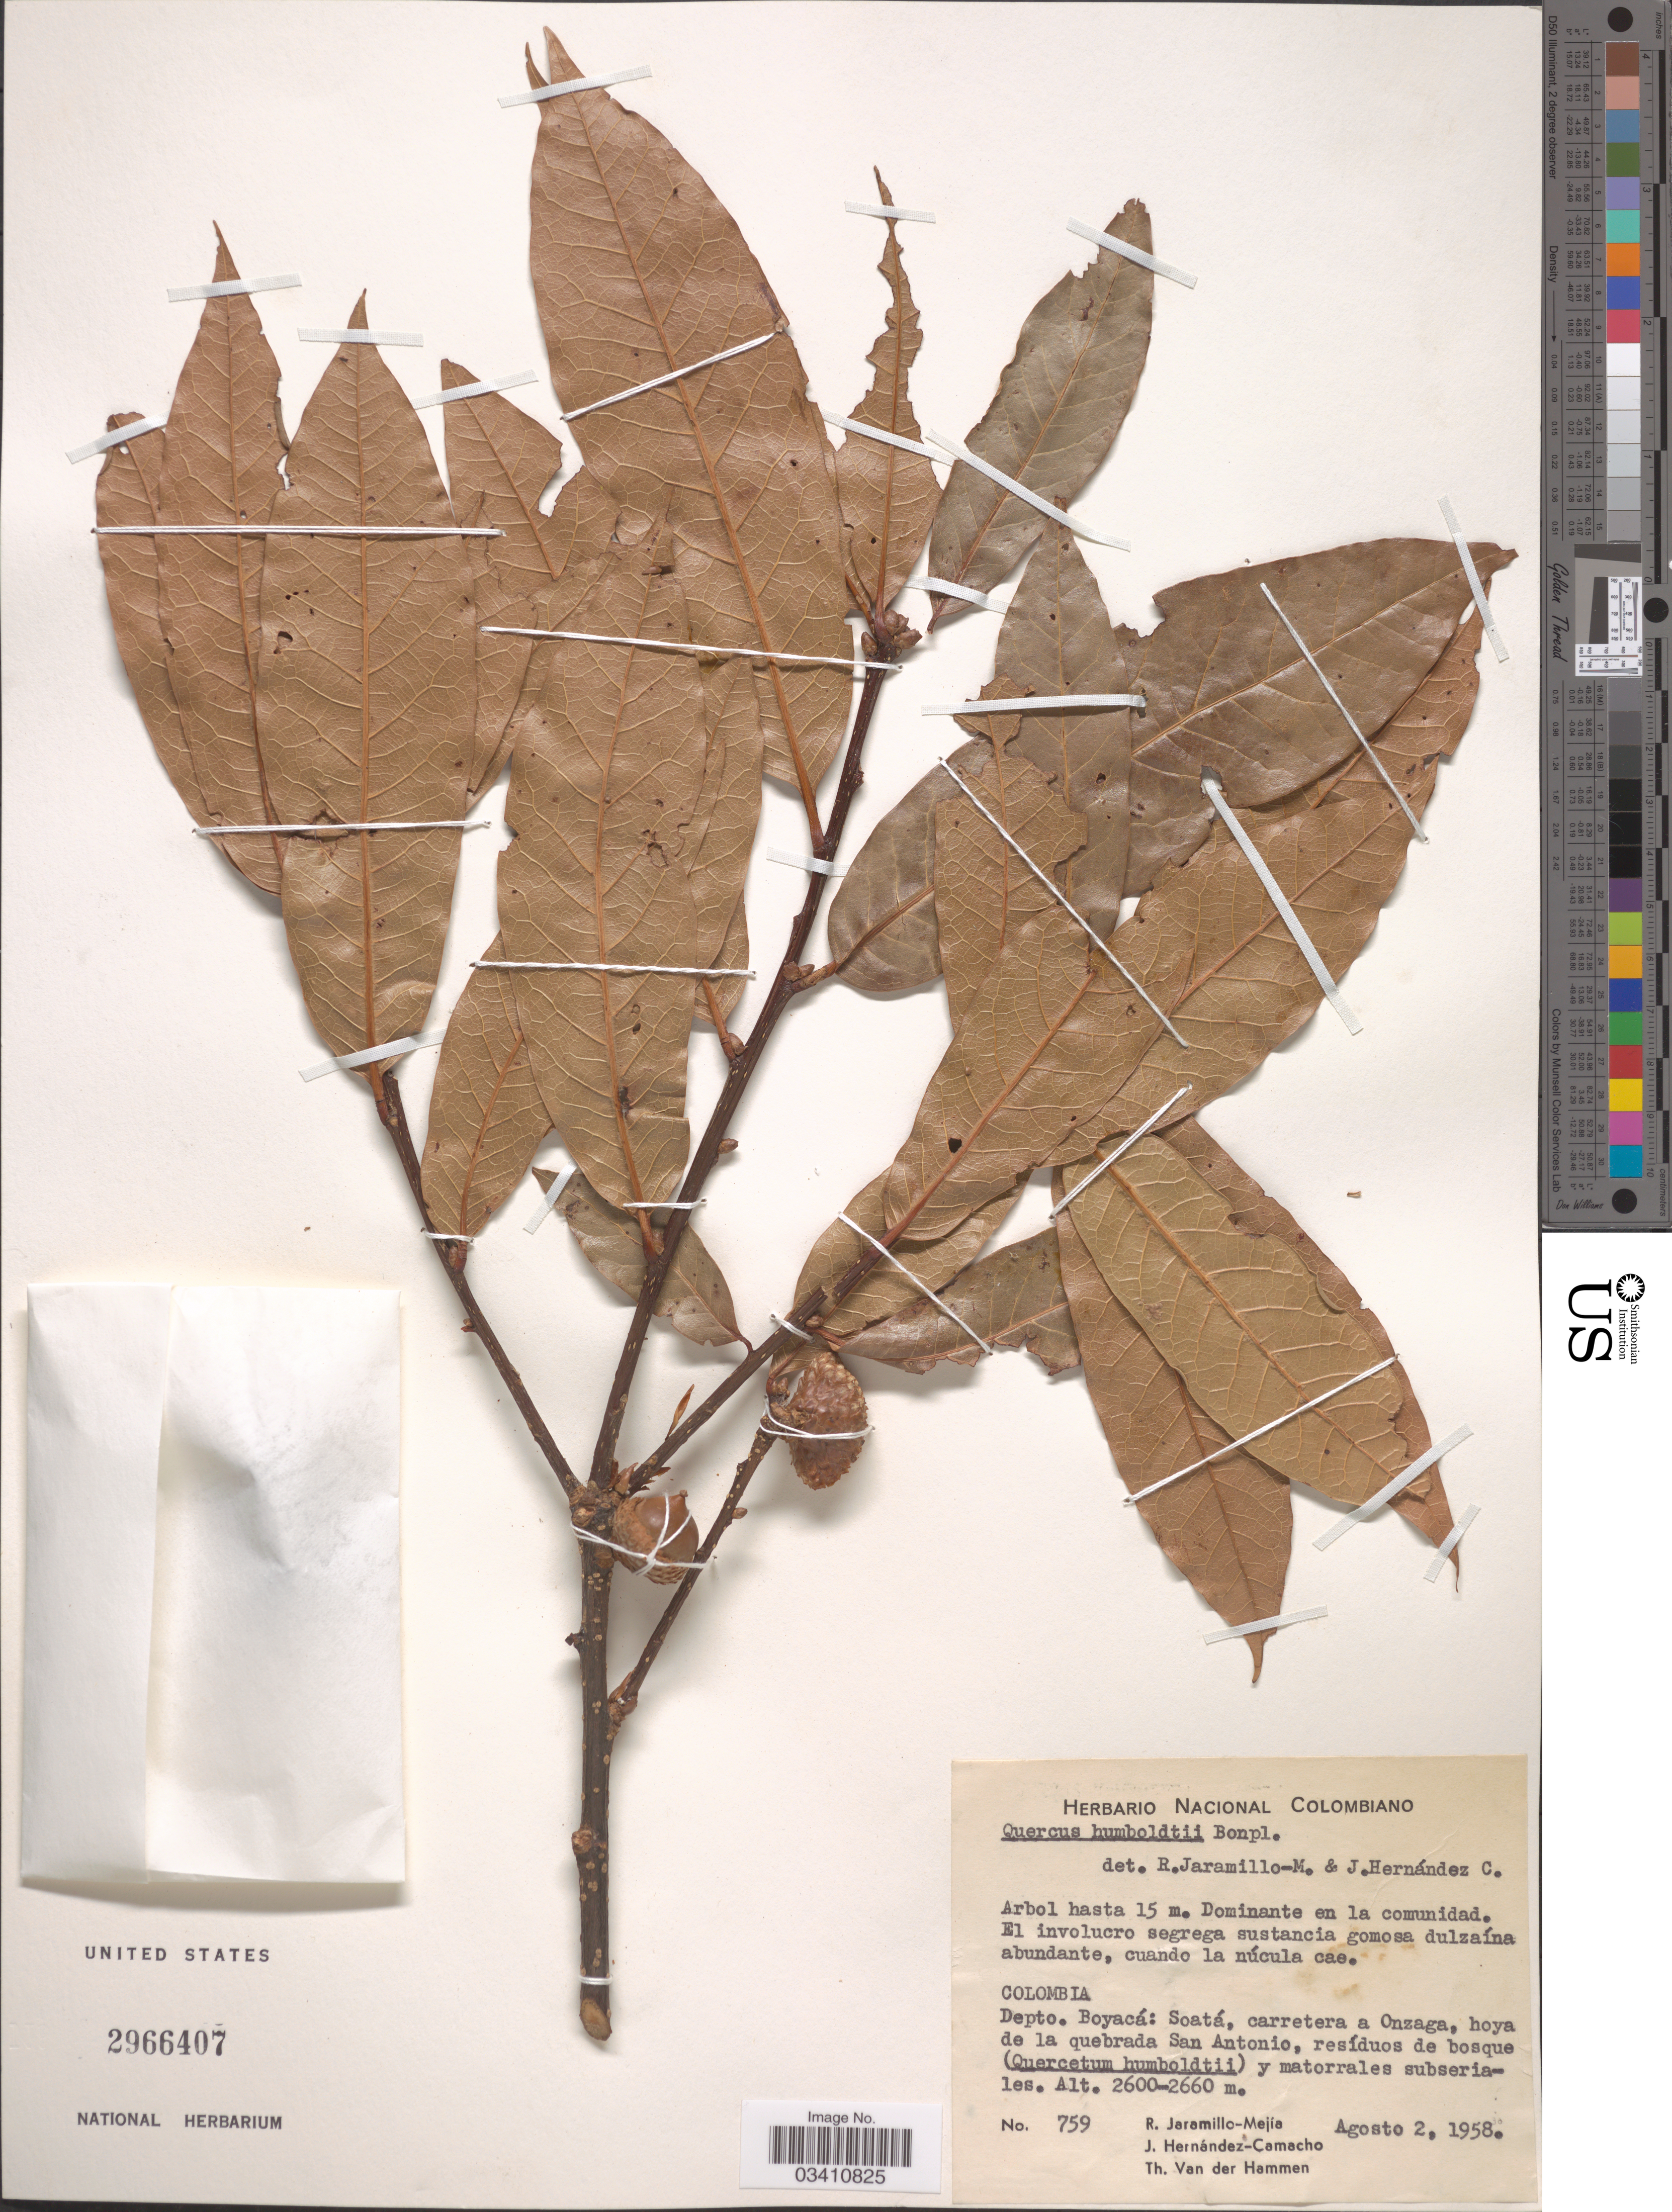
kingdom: Plantae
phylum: Tracheophyta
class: Magnoliopsida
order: Fagales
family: Fagaceae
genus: Quercus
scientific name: Quercus humboldtii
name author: Bonpl.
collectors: R. Jaramillo M., J. Hernández-Camacho & T. Van der Hammen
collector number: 759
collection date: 1958-08-02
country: Colombia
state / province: Boyacá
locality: Depto. Boyacá: Soatá, carretera a Onzaga, hoya de la quebrada San Antonio.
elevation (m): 2600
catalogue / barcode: US 2966407